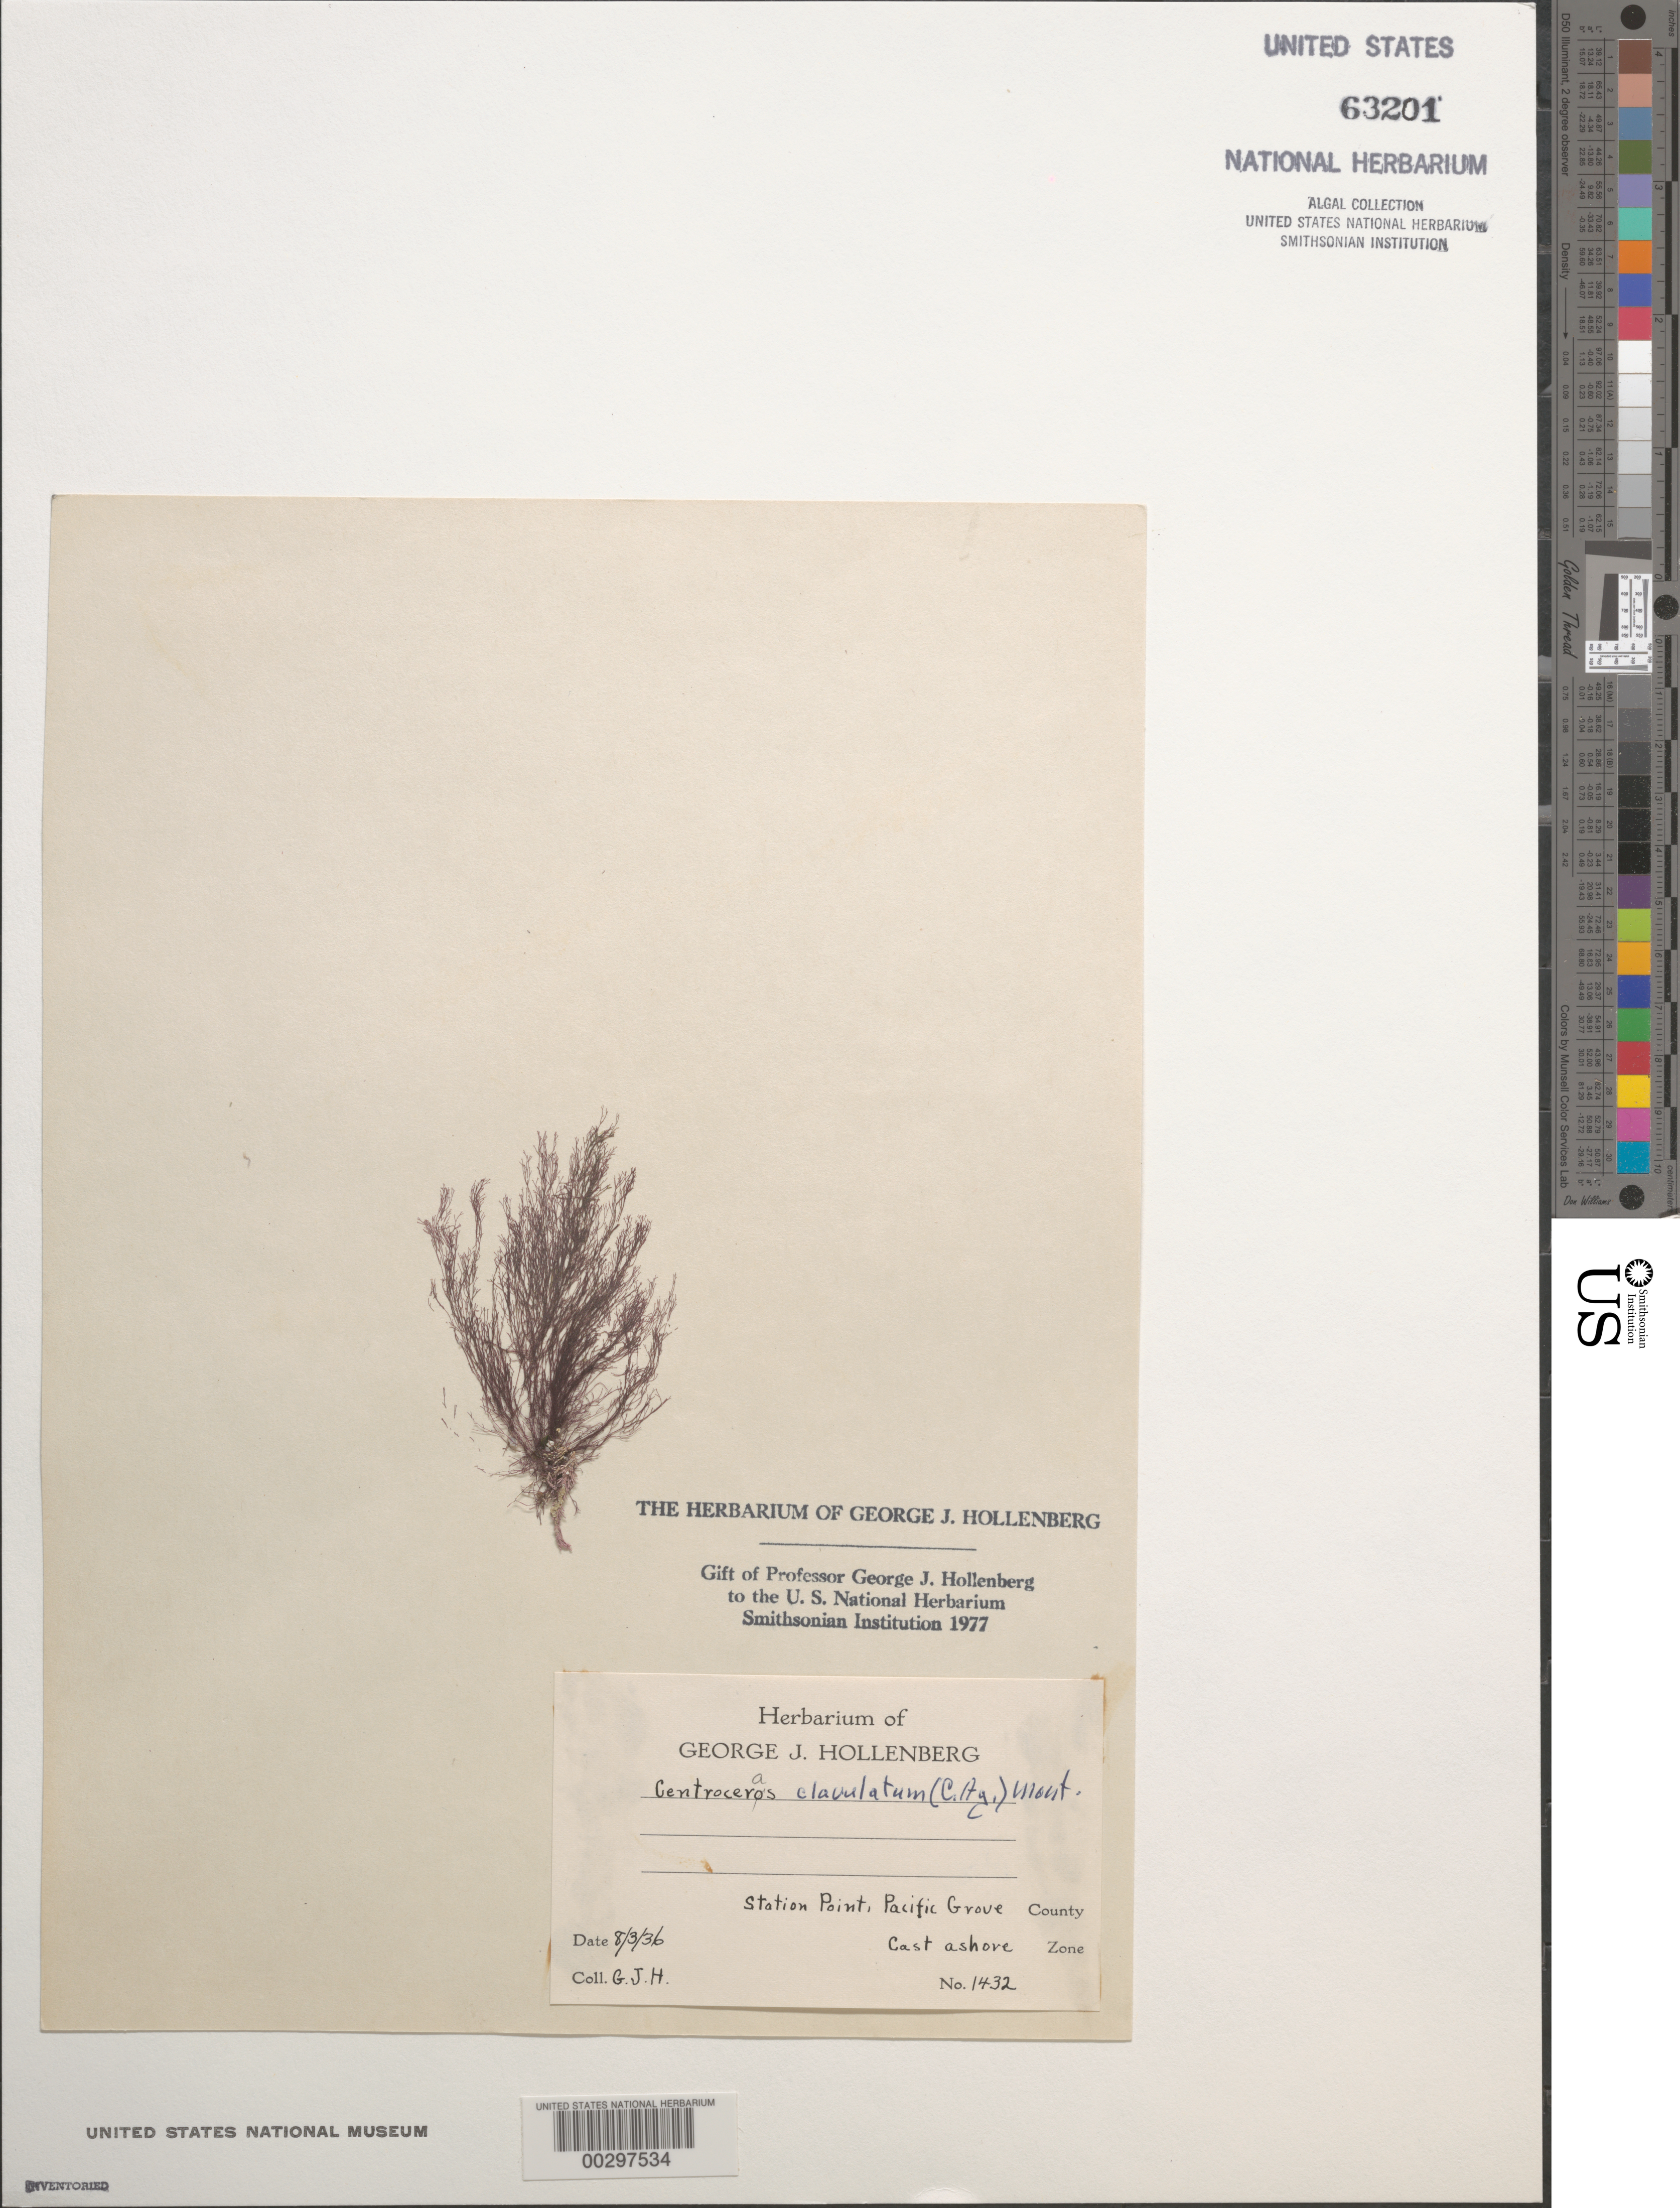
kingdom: Plantae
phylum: Rhodophyta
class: Florideophyceae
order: Ceramiales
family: Ceramiaceae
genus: Centroceras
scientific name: Centroceras clavulatum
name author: (C. Agardh) Mont.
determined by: Hollenberg, George J.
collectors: G. Hollenberg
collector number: GJH 1432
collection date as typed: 03 Aug 1936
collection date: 1936-08-03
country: United States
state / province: California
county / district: Monterey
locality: Station Point, Pacific Grove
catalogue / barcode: US 63201